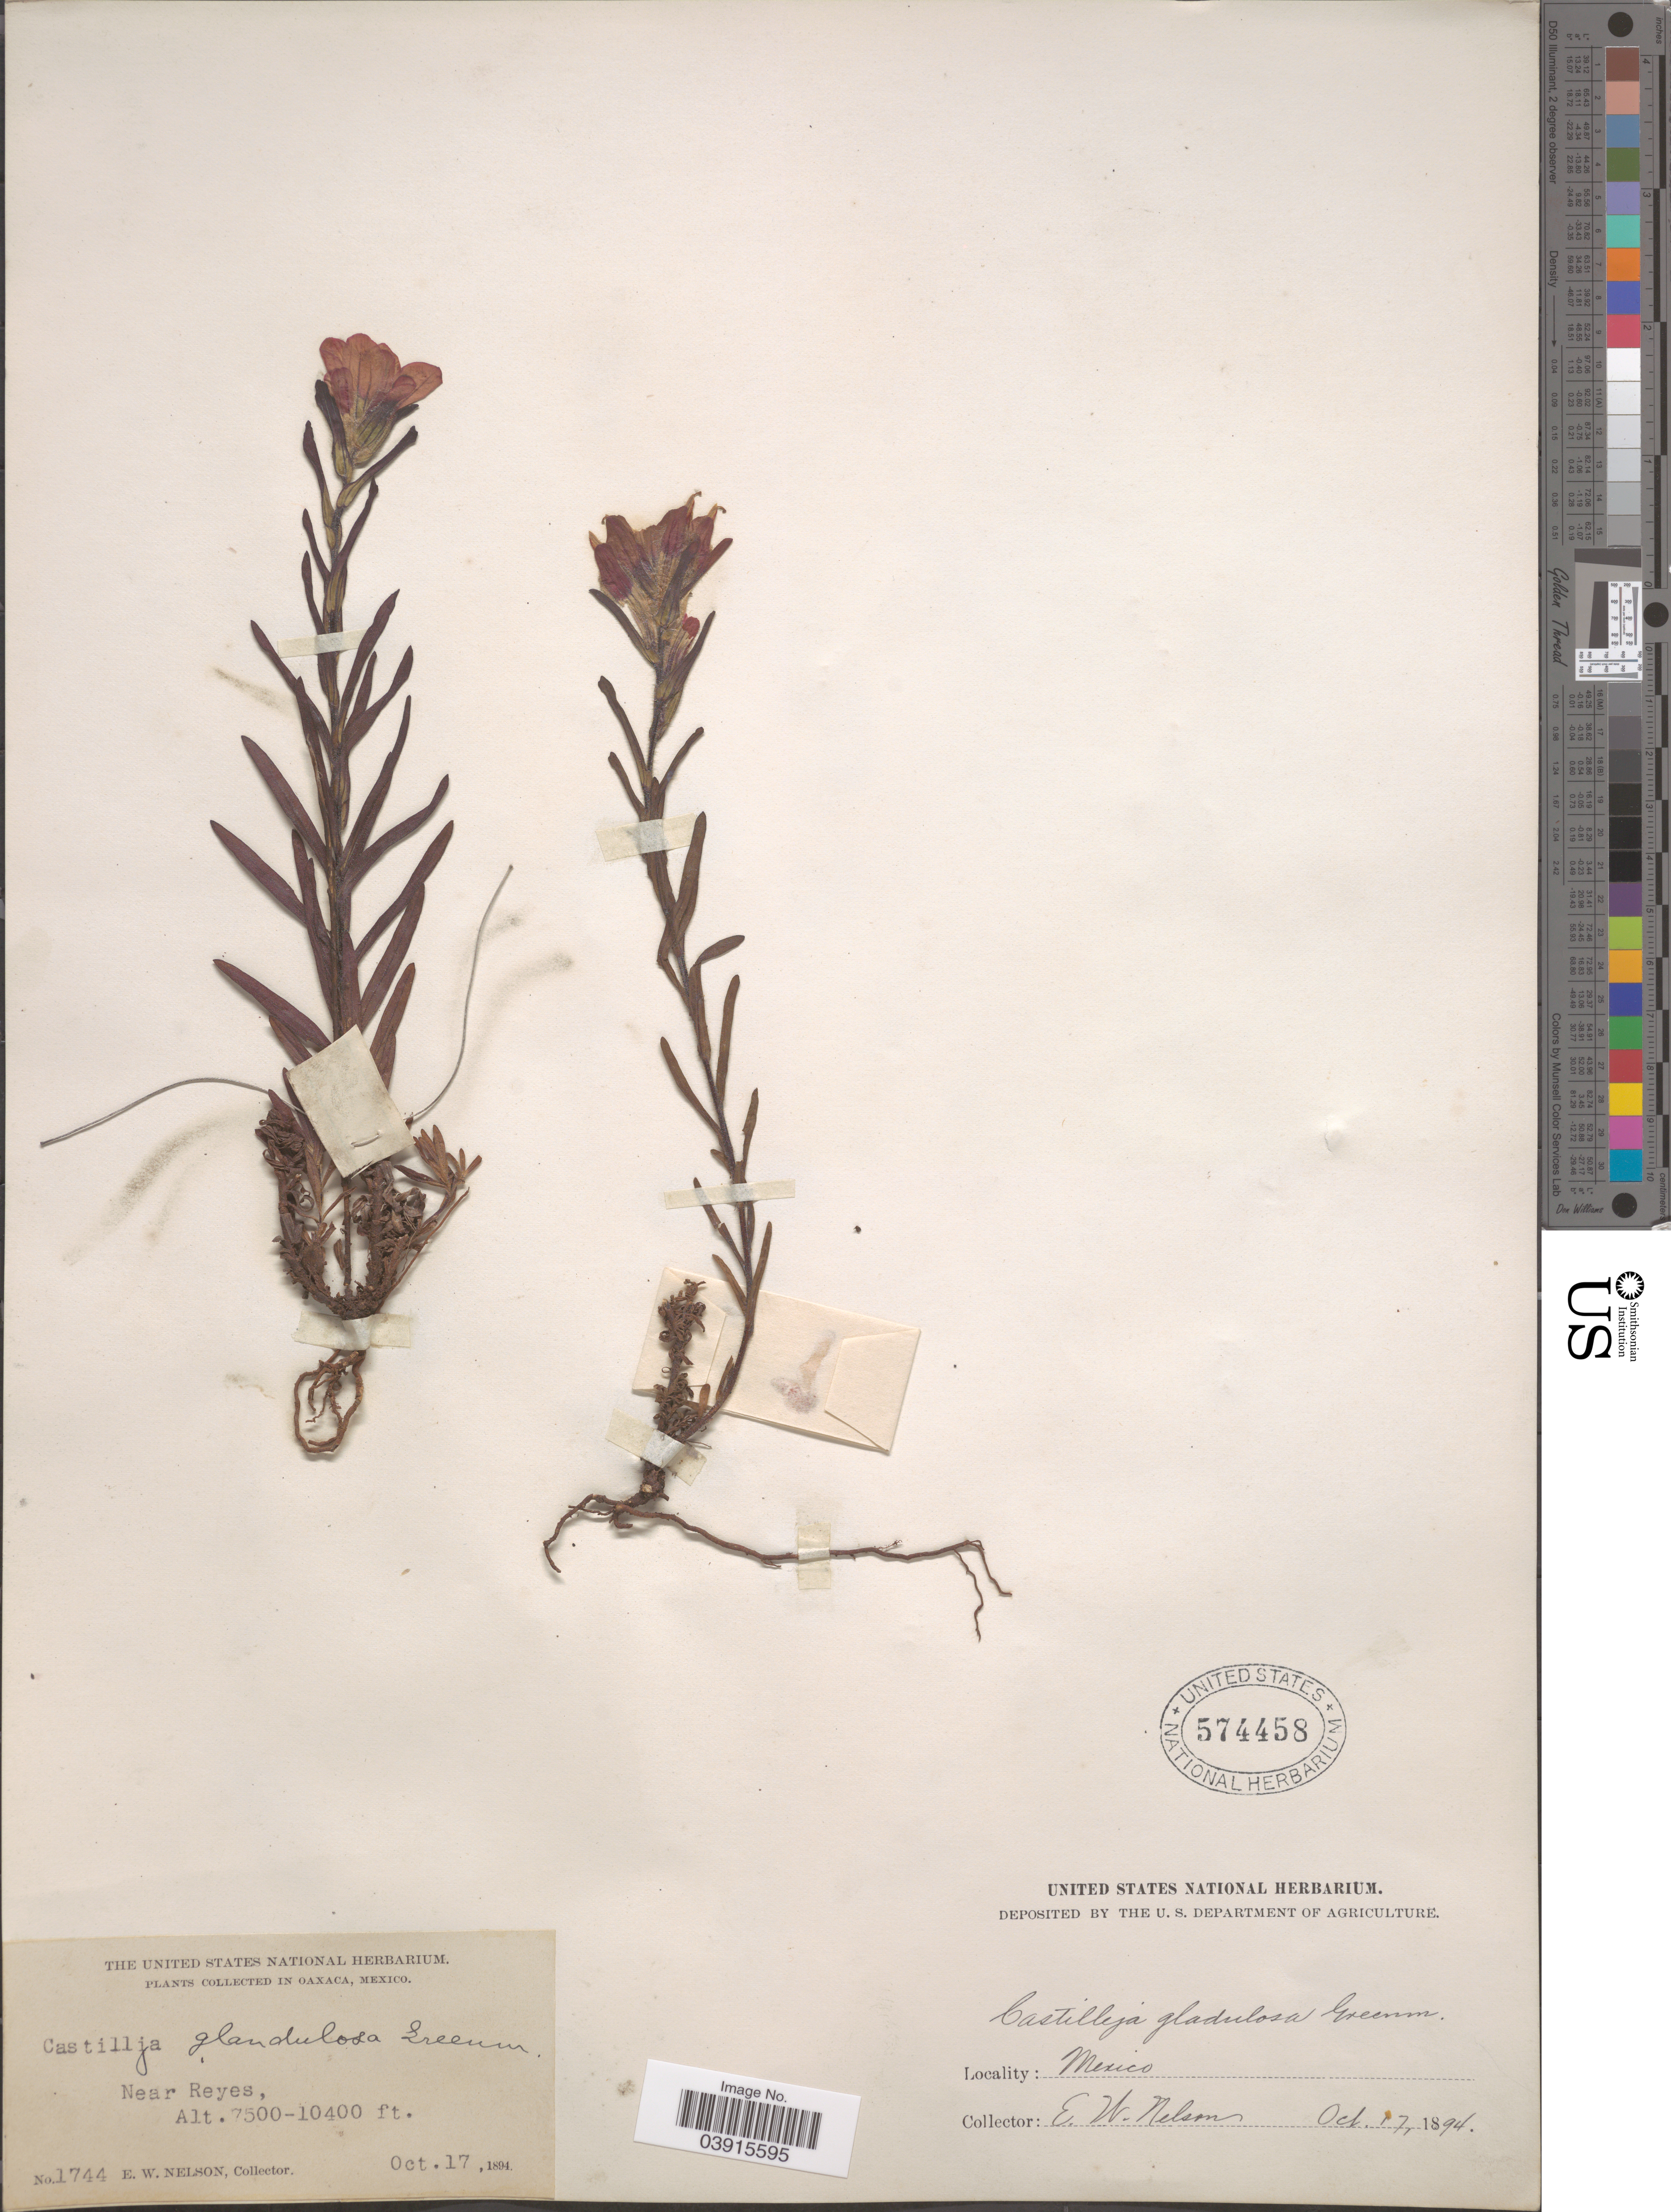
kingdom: Plantae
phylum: Tracheophyta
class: Magnoliopsida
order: Lamiales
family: Orobanchaceae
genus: Castilleja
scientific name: Castilleja scorzonerifolia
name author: Kunth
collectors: E. W. Nelson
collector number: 1744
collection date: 1894-10-17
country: Mexico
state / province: Oaxaca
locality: Near Reyes.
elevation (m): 2286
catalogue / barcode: US 574458